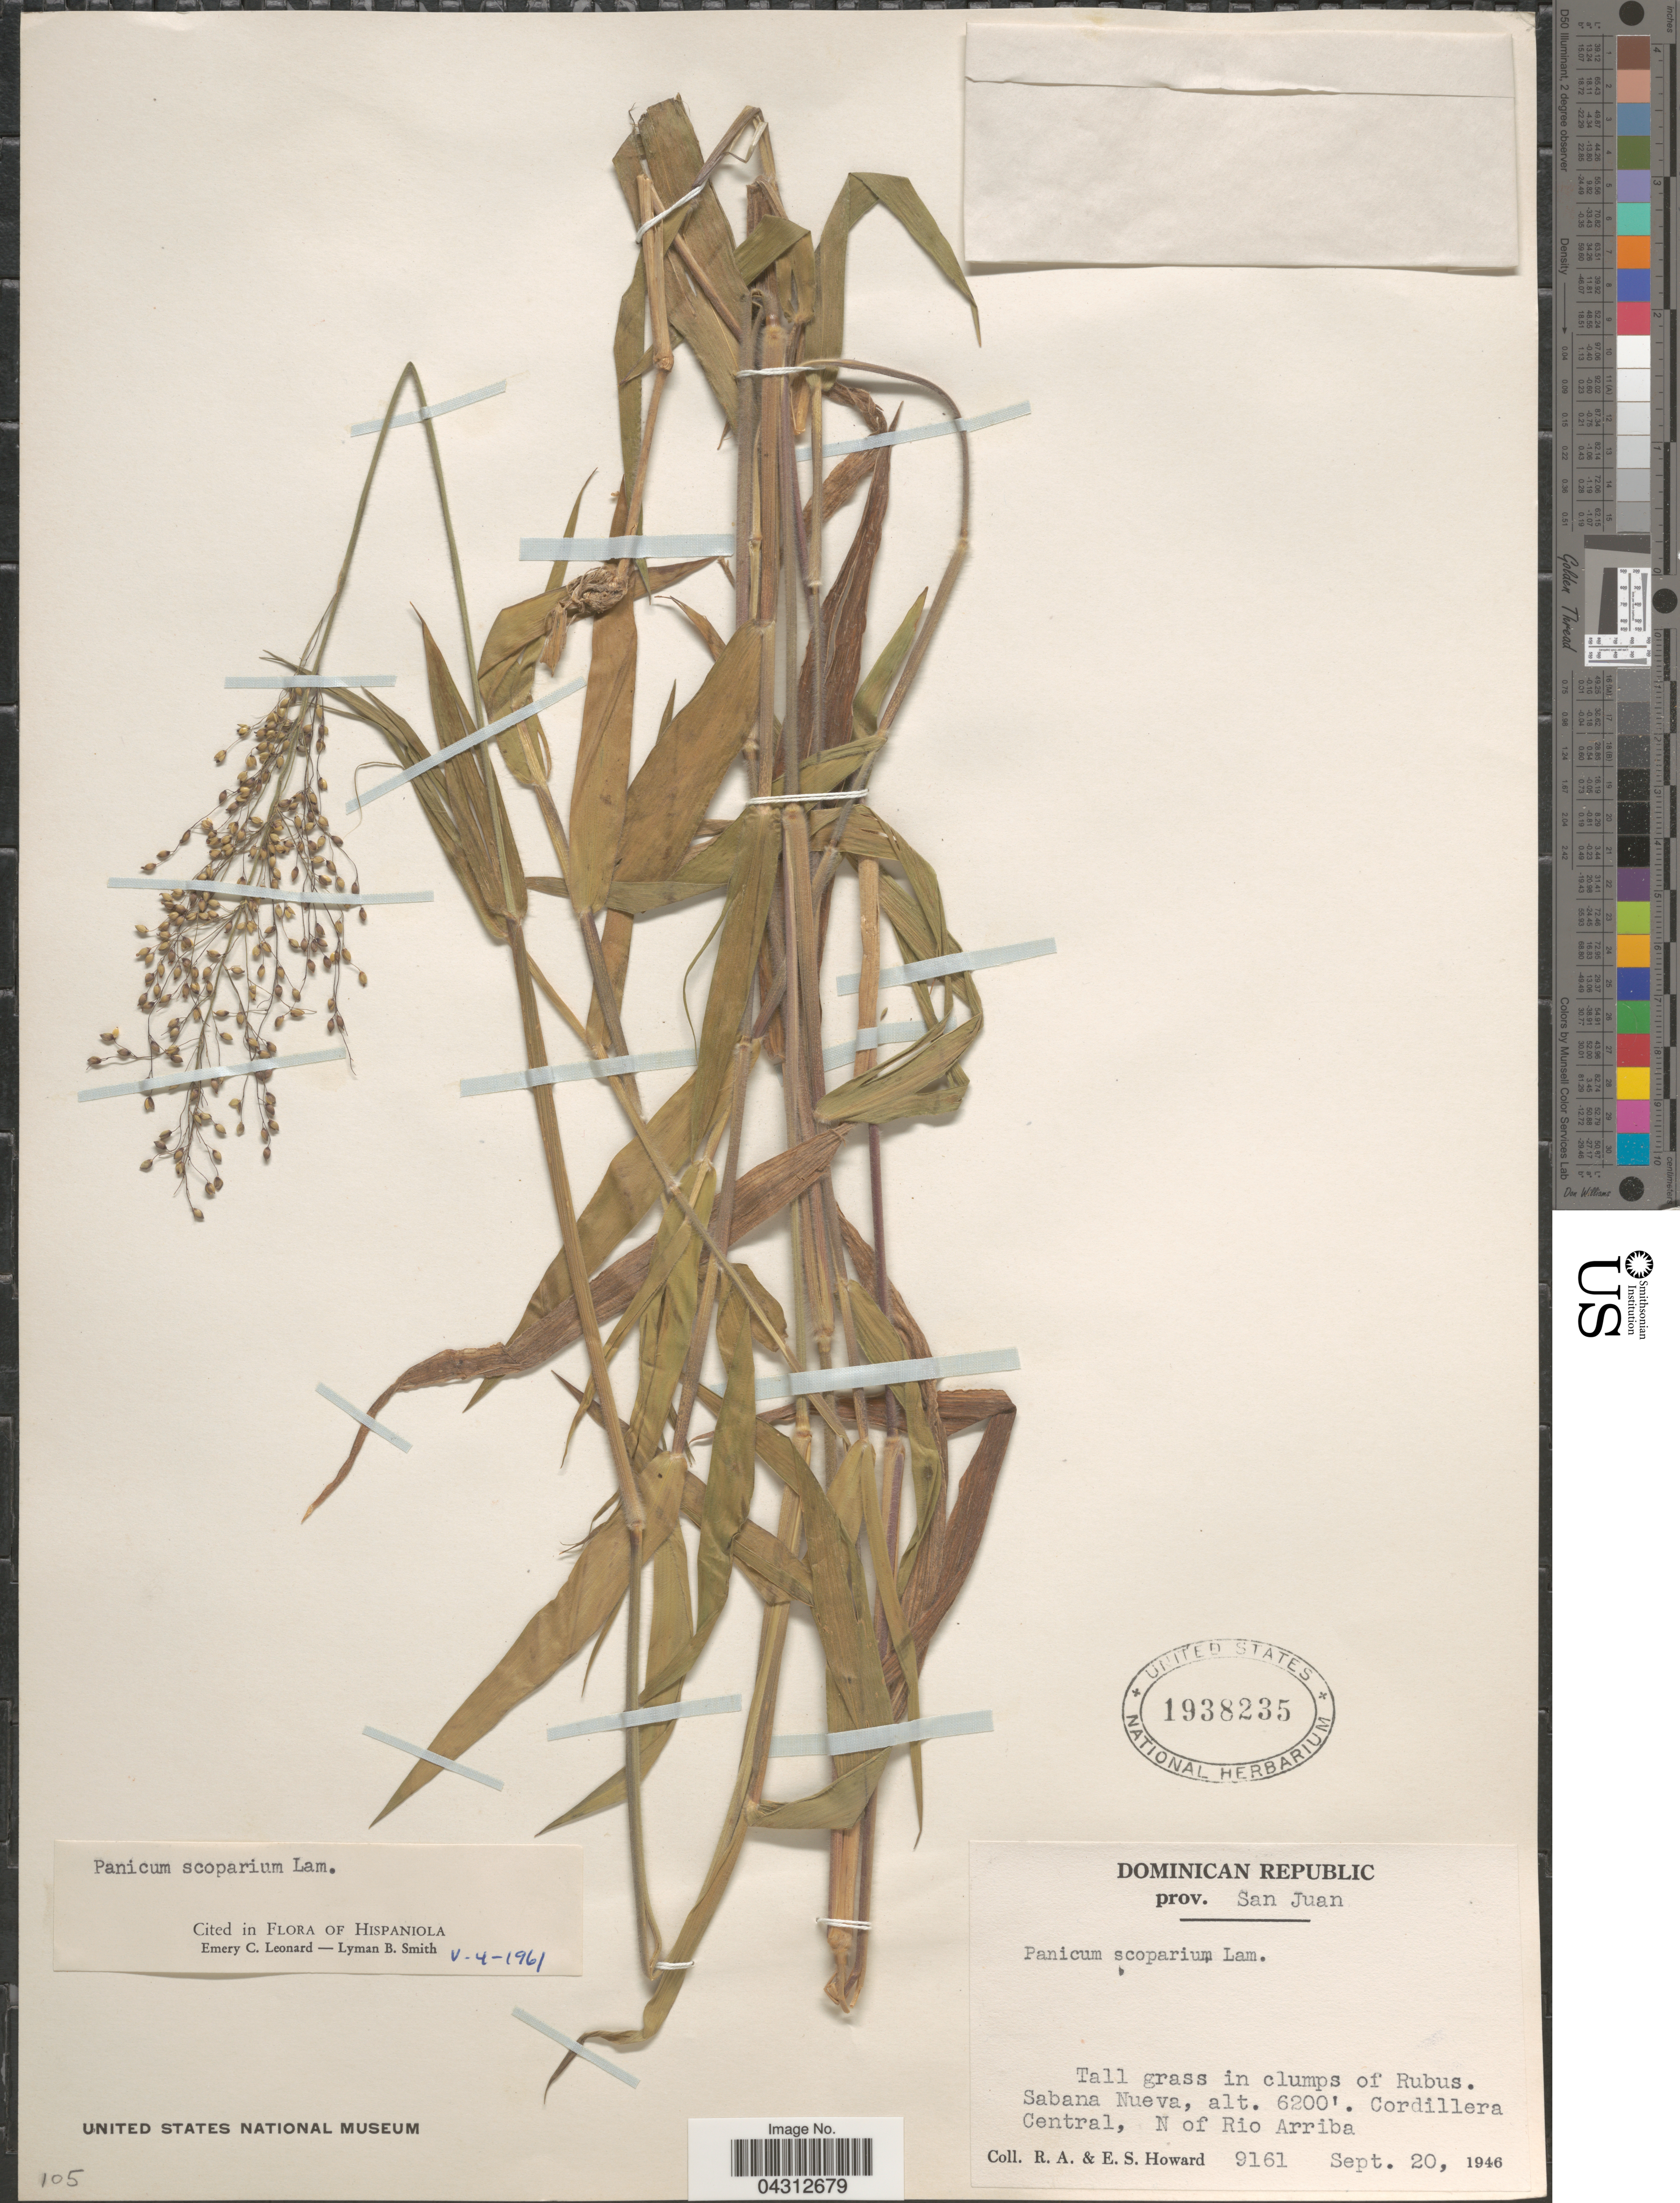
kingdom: Plantae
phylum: Tracheophyta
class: Liliopsida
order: Poales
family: Poaceae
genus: Dichanthelium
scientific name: Dichanthelium scoparium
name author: (Lam.) Gould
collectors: R. A. Howard & E. S. Howard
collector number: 9161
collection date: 1946-09-20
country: Dominican Republic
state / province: San Juan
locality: Prov. San Juan. Sabana Nueva. Cordillera Central, N of Rio Arriba.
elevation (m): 1890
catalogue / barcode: US 1938235